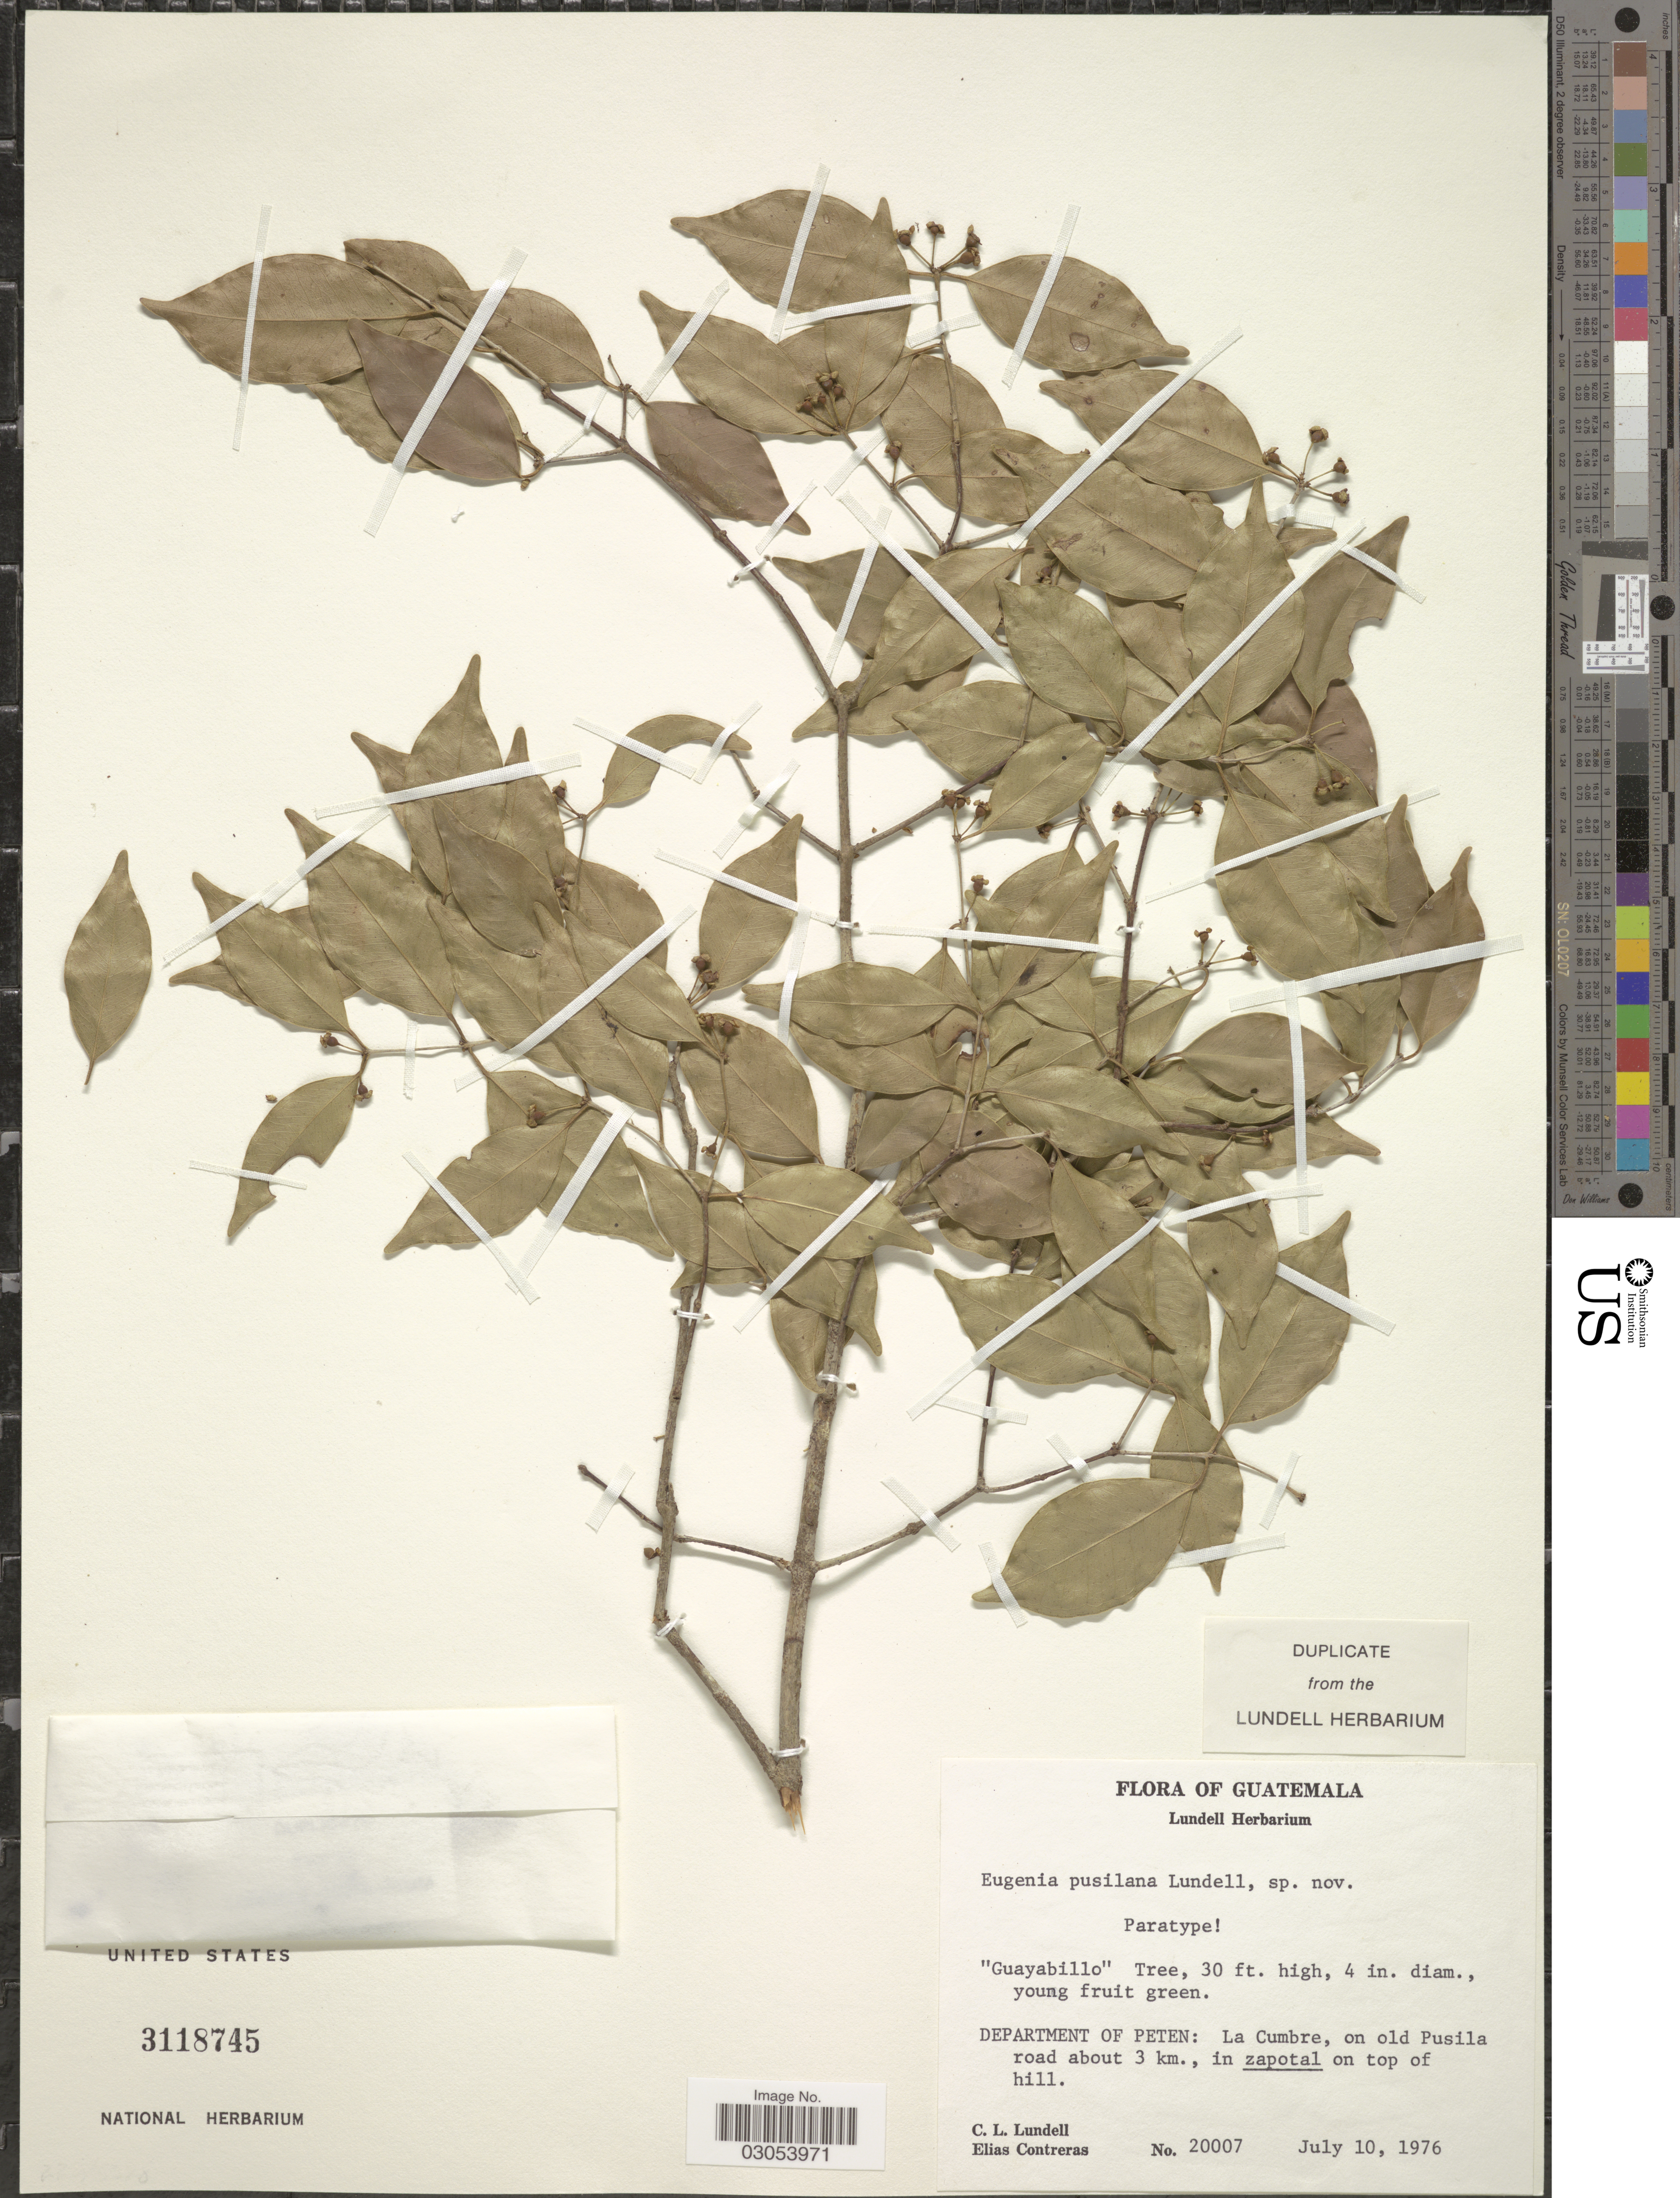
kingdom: Plantae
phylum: Tracheophyta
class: Magnoliopsida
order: Myrtales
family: Myrtaceae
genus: Eugenia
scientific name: Eugenia pusilana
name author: Lundell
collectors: C. L. Lundell & E. Contreras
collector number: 20007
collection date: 1976-07-10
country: Guatemala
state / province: El Petén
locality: Department of Peten: La Cumbre, on old Pusila road about 3 km. in zapotal on top of hill.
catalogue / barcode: US 3118745